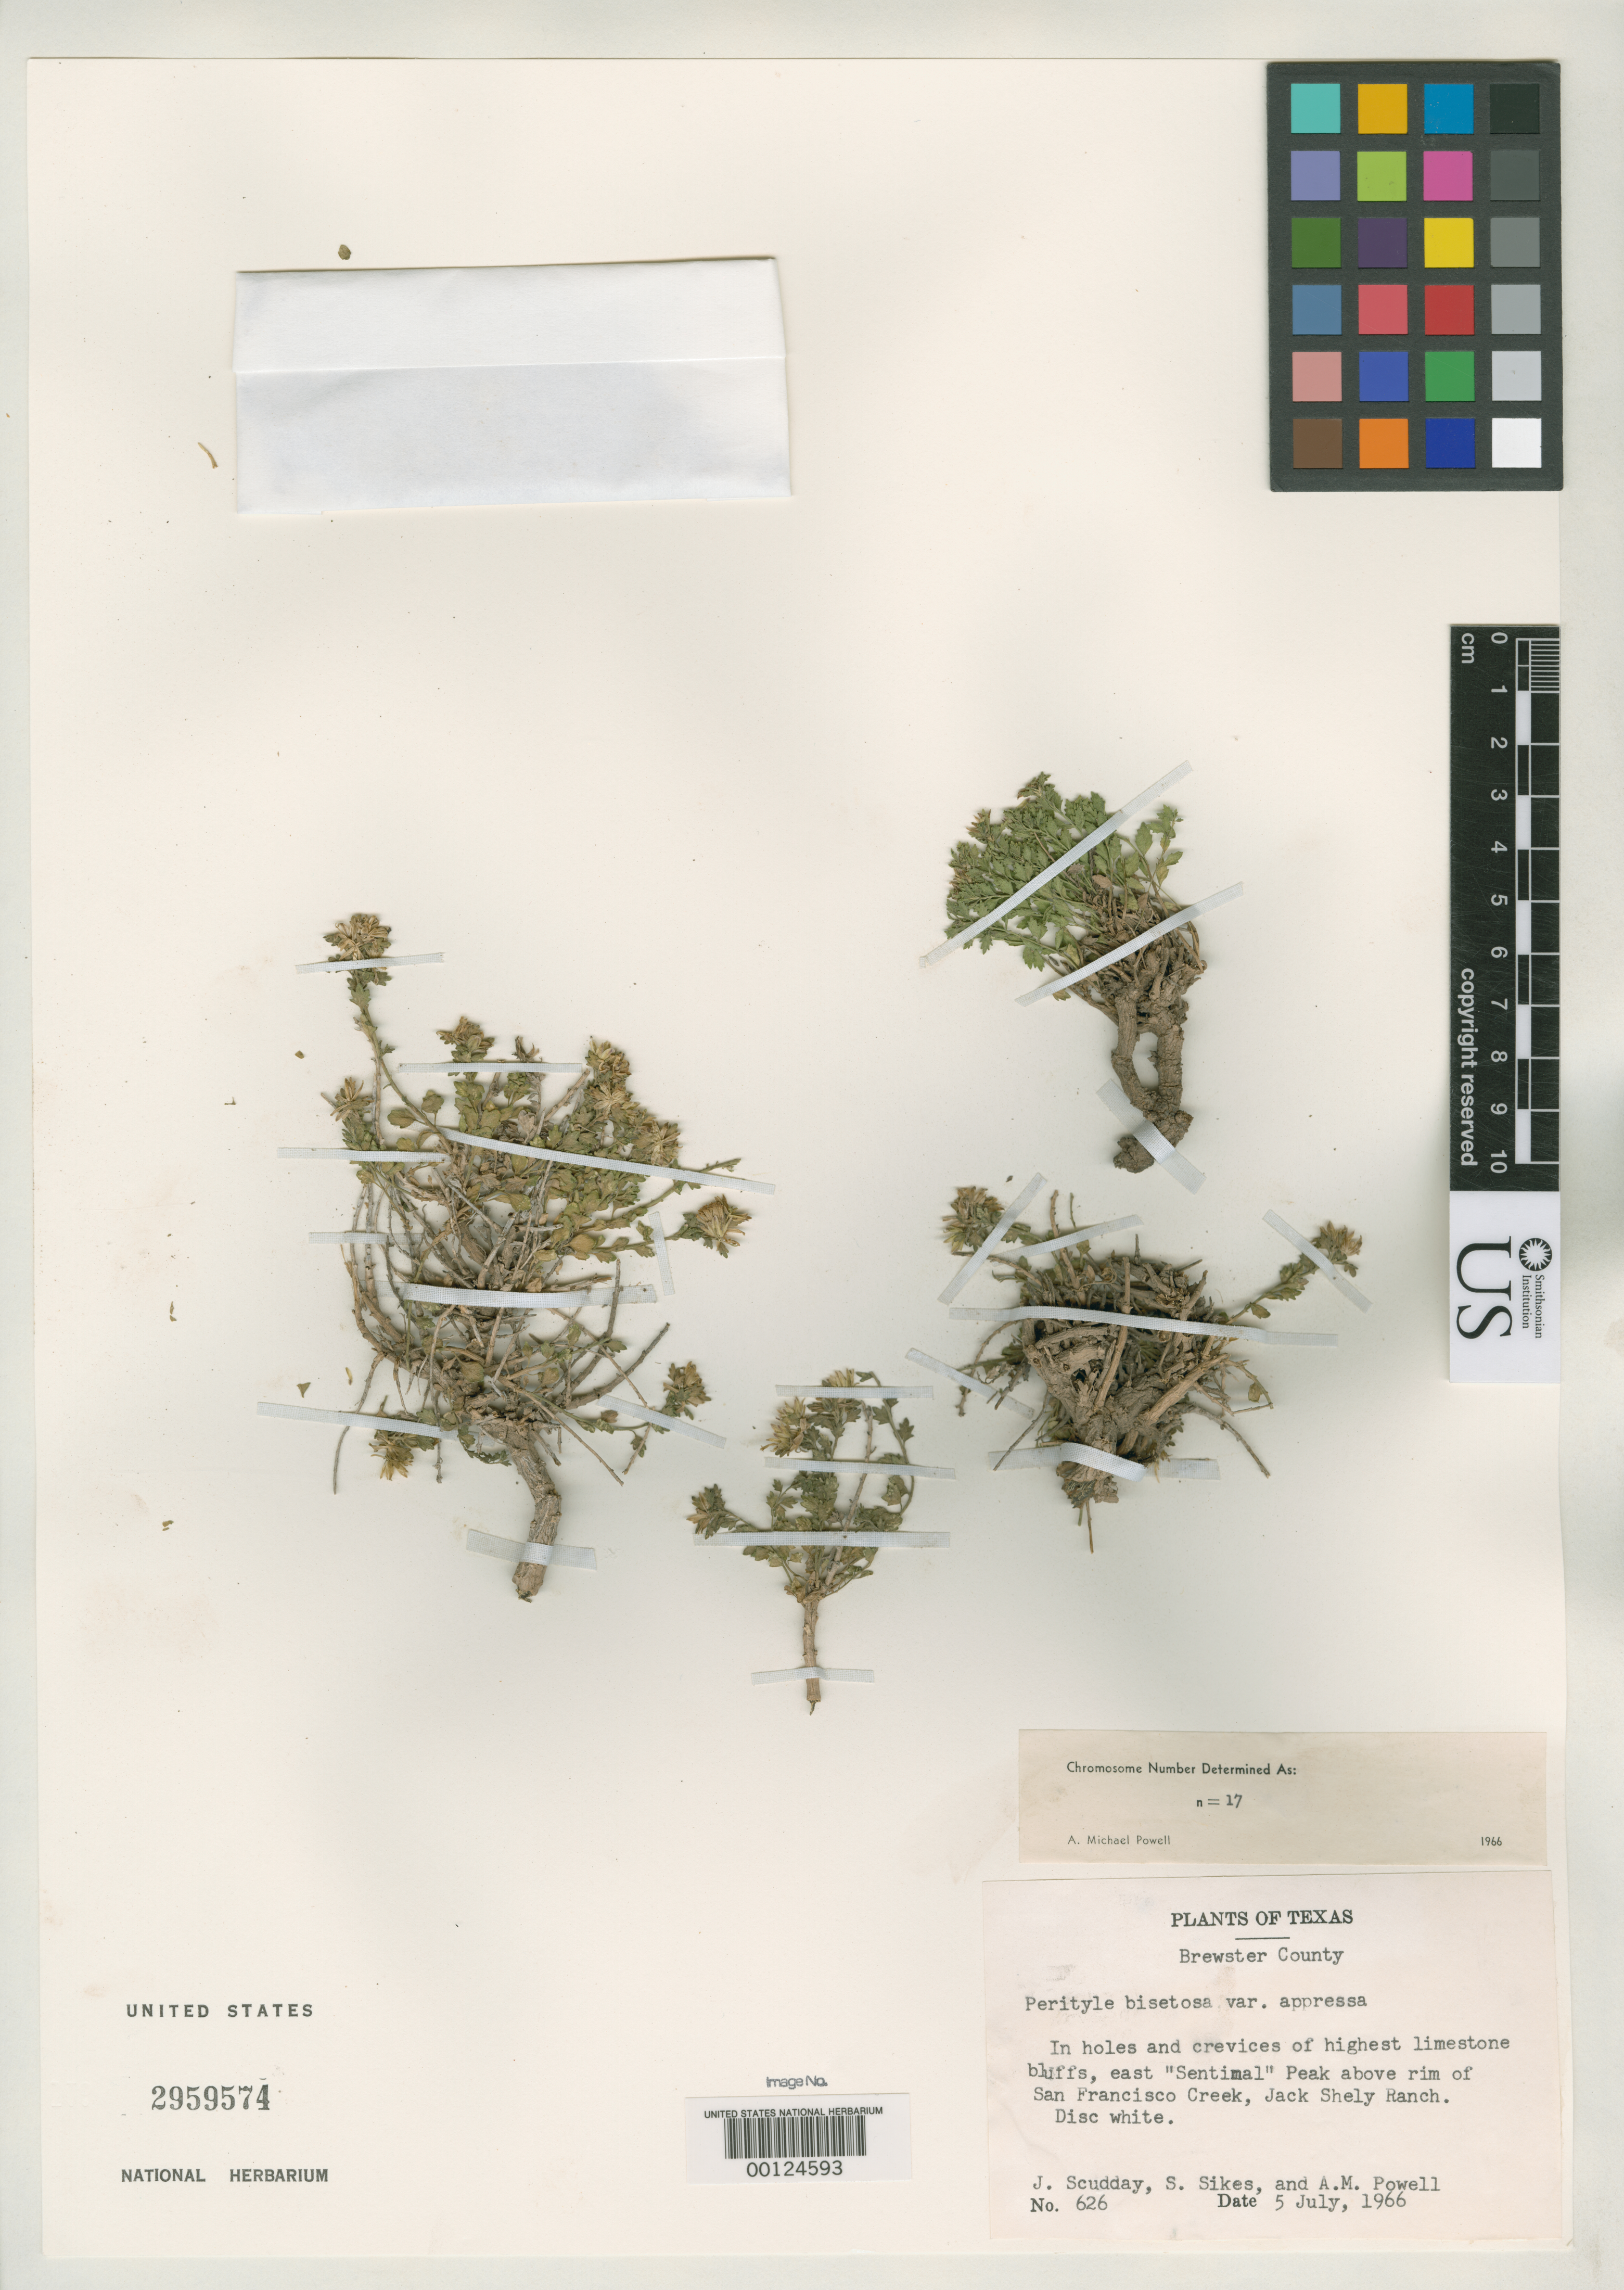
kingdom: Plantae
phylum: Tracheophyta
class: Magnoliopsida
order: Asterales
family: Asteraceae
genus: Perityle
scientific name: Perityle bisetosa var. appressa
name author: A.M. Powell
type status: Isotype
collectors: J. Scudday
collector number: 626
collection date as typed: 05 Jul 1966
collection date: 1966-07-05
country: United States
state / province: Texas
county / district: Brewster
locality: Jack Shely Ranch.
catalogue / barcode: US 2959574